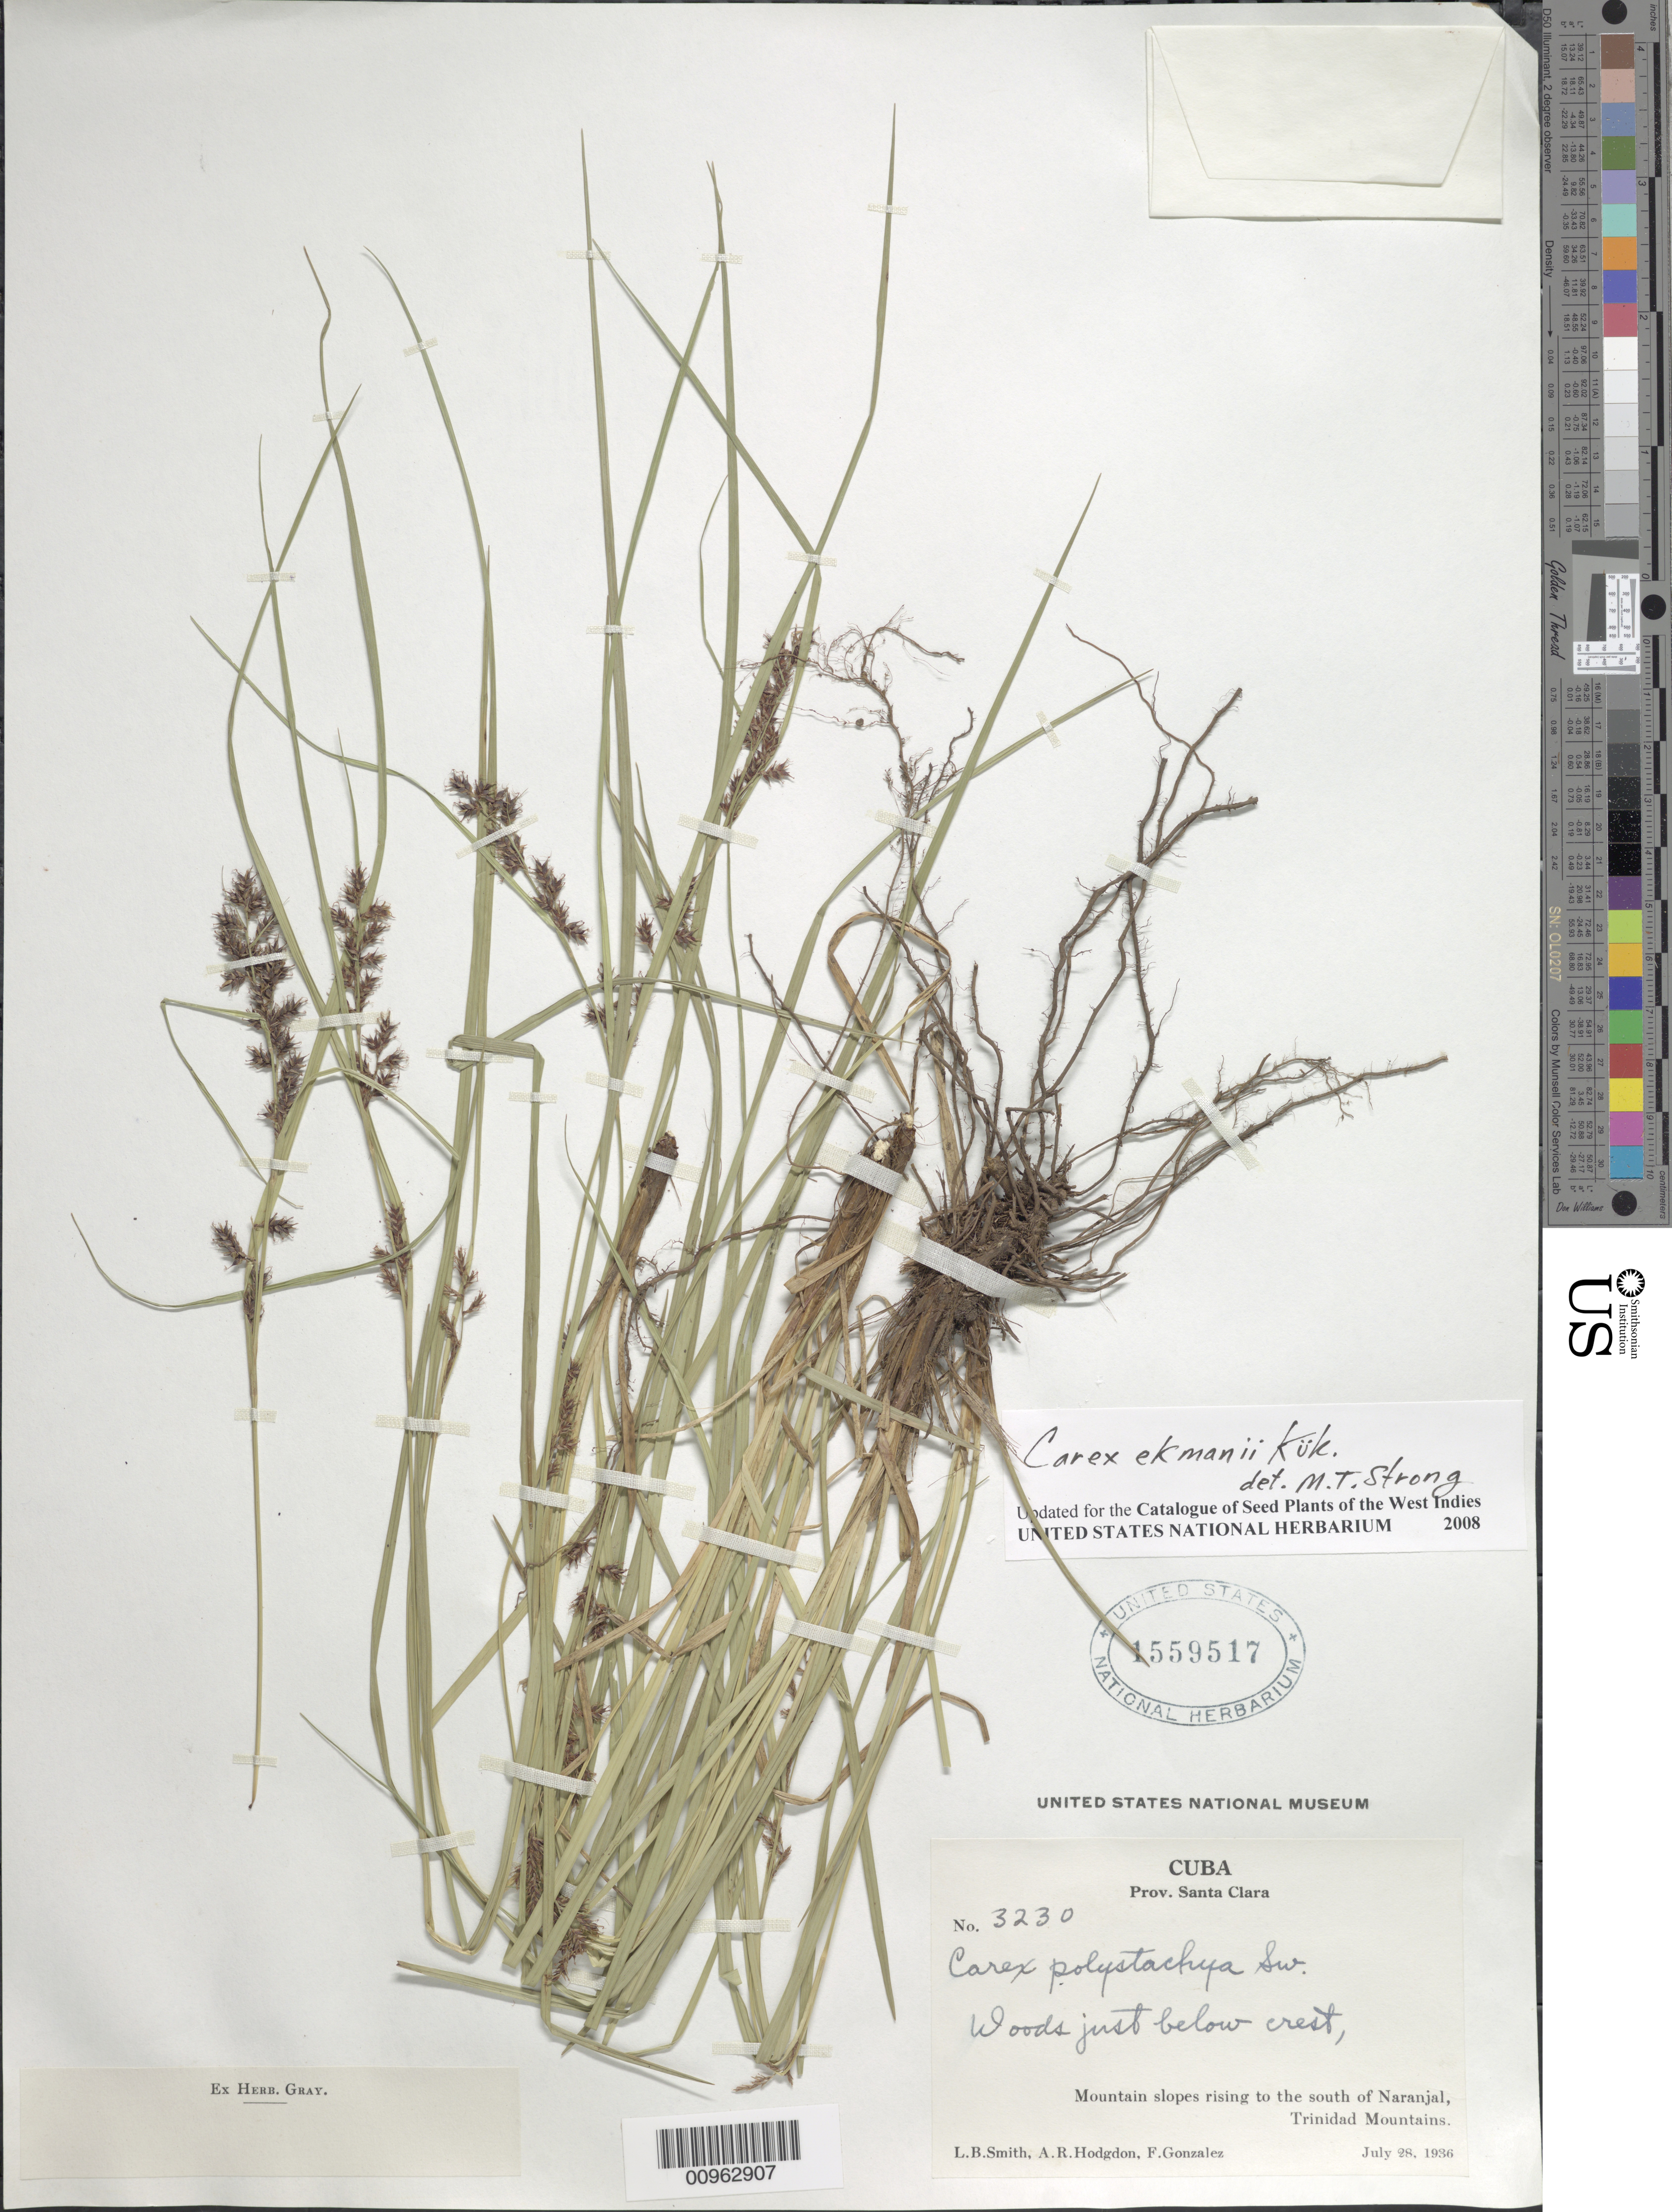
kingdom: Plantae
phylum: Tracheophyta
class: Liliopsida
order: Poales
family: Cyperaceae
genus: Carex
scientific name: Carex ekmanii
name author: Kük.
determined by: Strong, M. T., (US), Smithsonian Institution - National Museum of Natural History (UNITED STATES)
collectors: L. Smith, A. R. Hodgdon & F. Gonzalez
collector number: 3230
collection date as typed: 28 Jul 1936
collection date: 1936-07-28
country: Cuba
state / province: Las Villas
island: Cuba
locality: Mountain slopes rising to the south of Naranjal, Trinidad Mountains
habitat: Woods just below crest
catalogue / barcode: US 1559517